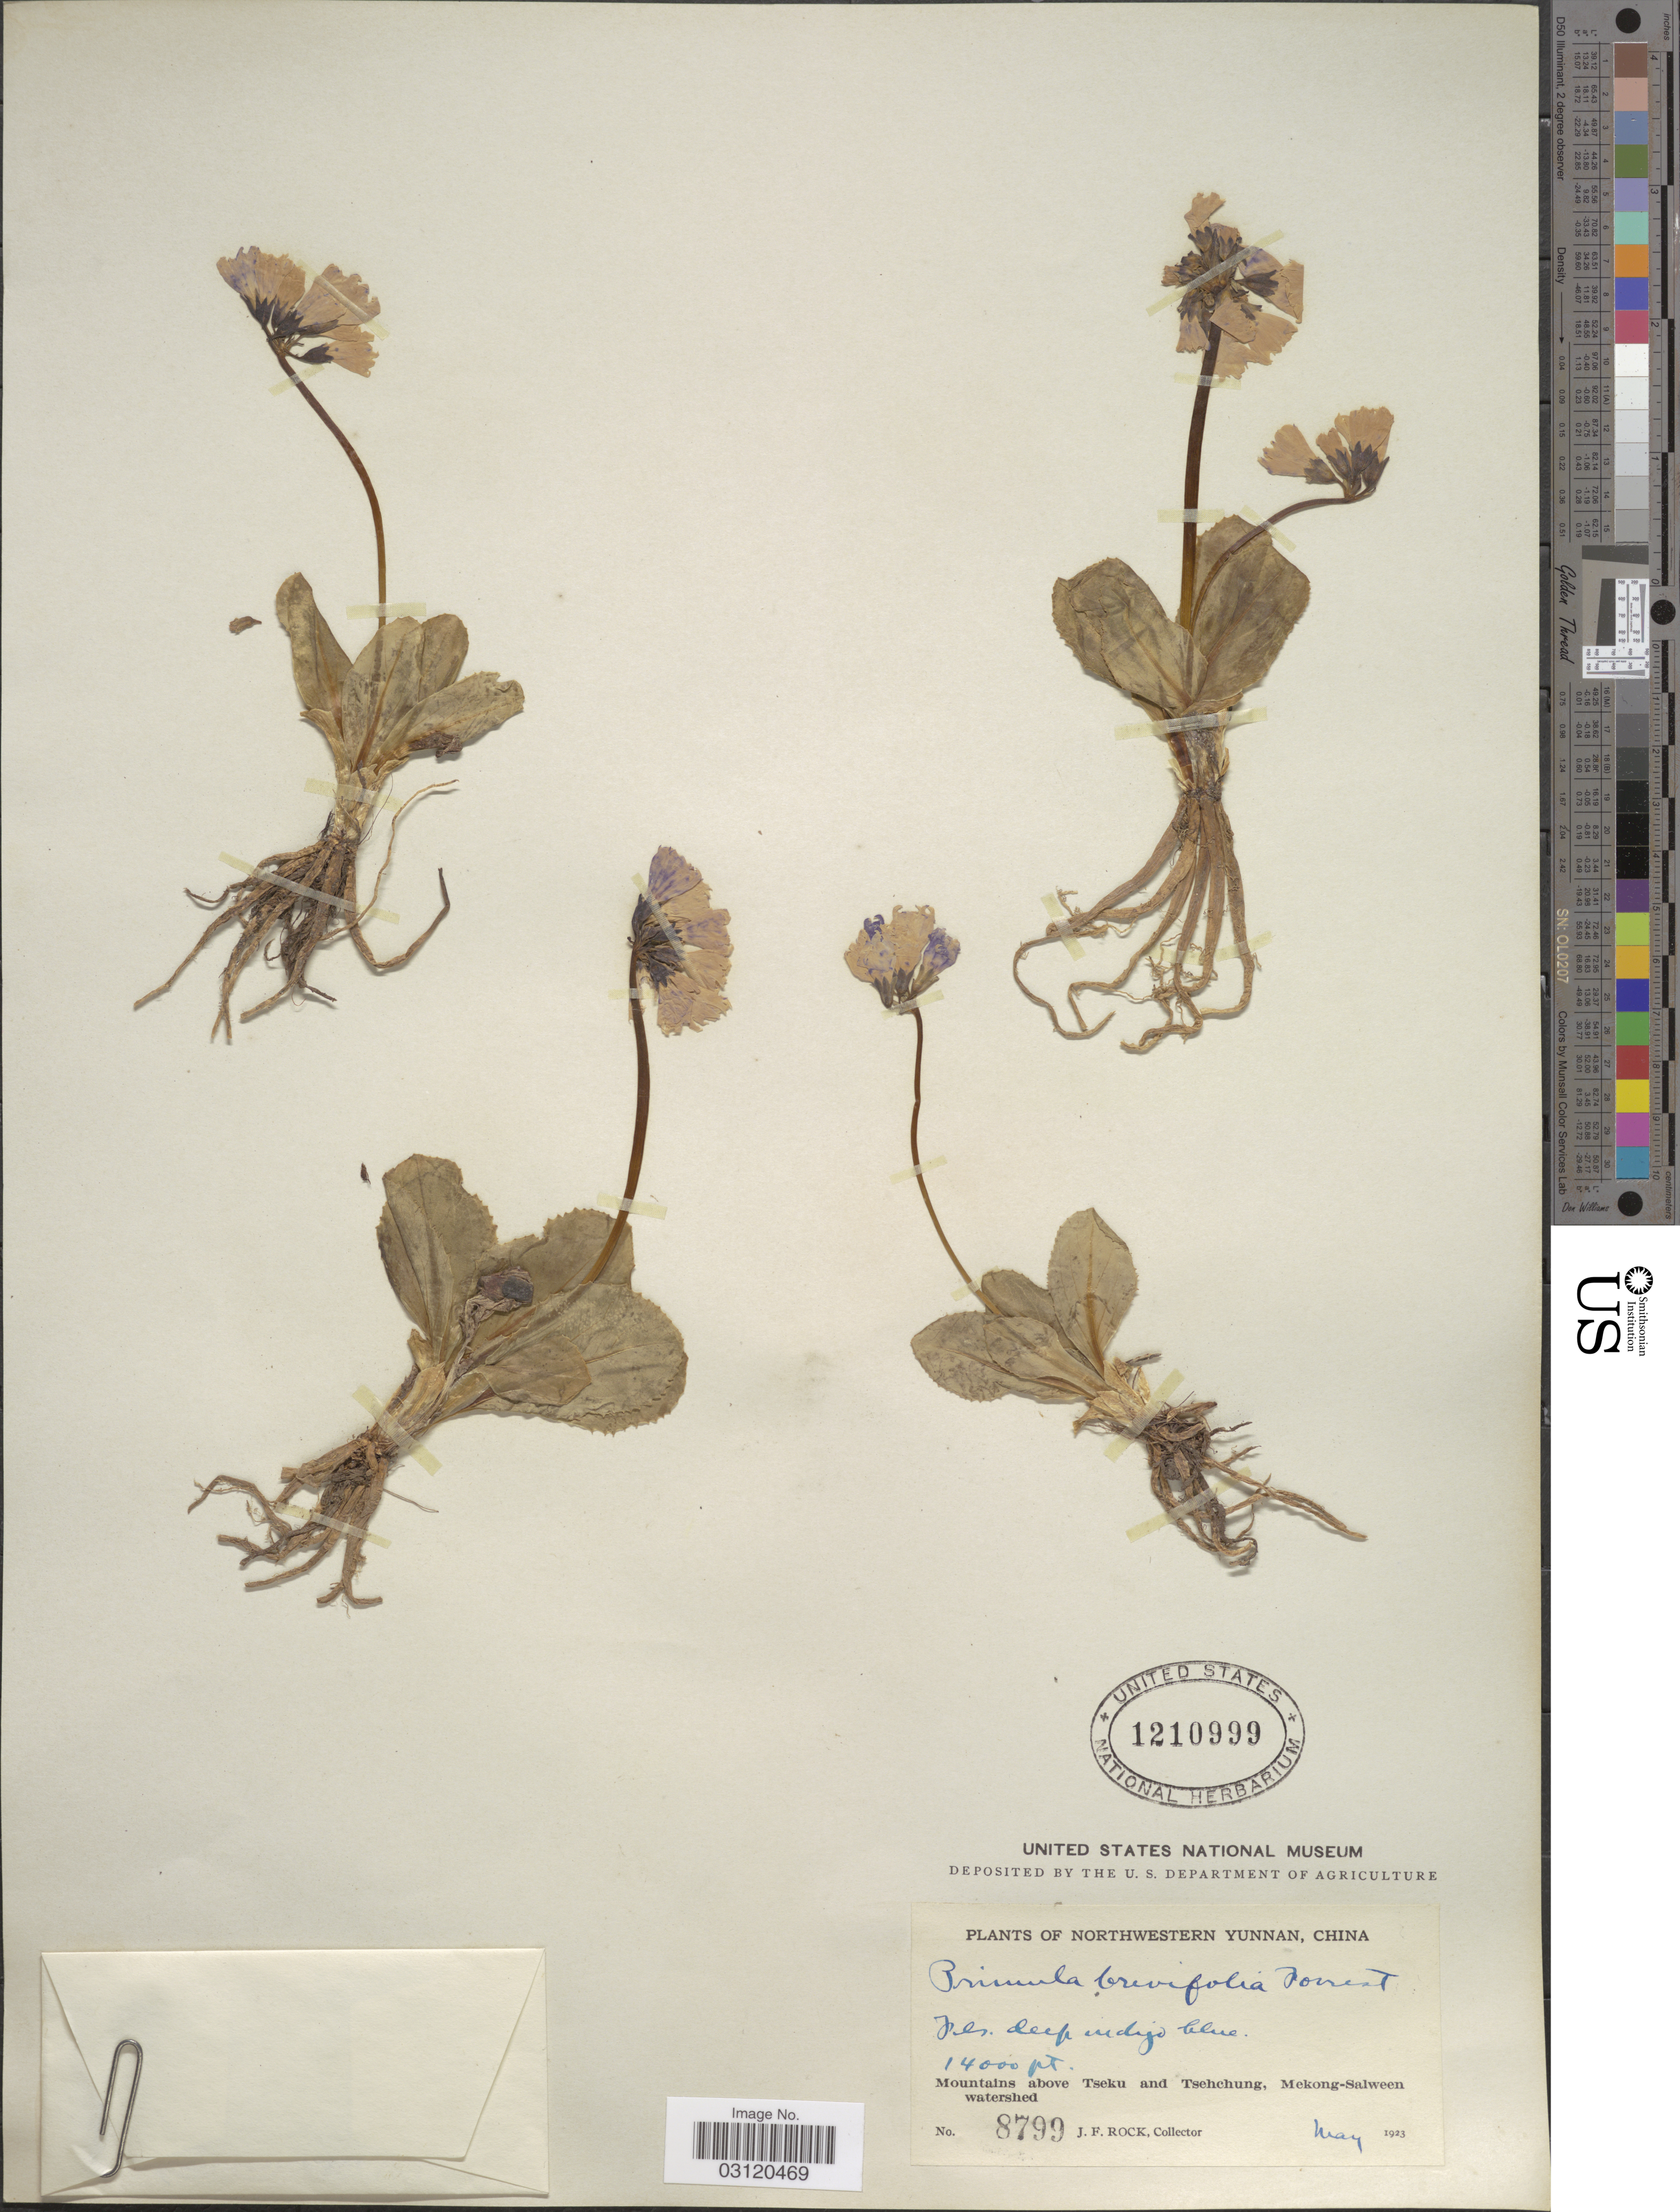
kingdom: Plantae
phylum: Tracheophyta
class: Magnoliopsida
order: Ericales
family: Primulaceae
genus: Primula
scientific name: Primula amethystina subsp. brevifolia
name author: (Forrest) W.W. Sm. & Forrest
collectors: J. Rock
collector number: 8799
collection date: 1923-05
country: China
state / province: Yunnan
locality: Northwestern Yunnan. Mountains above Tseku and Tsehchung, Mekong-Salween watershed.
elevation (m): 4267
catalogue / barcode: US 1210999